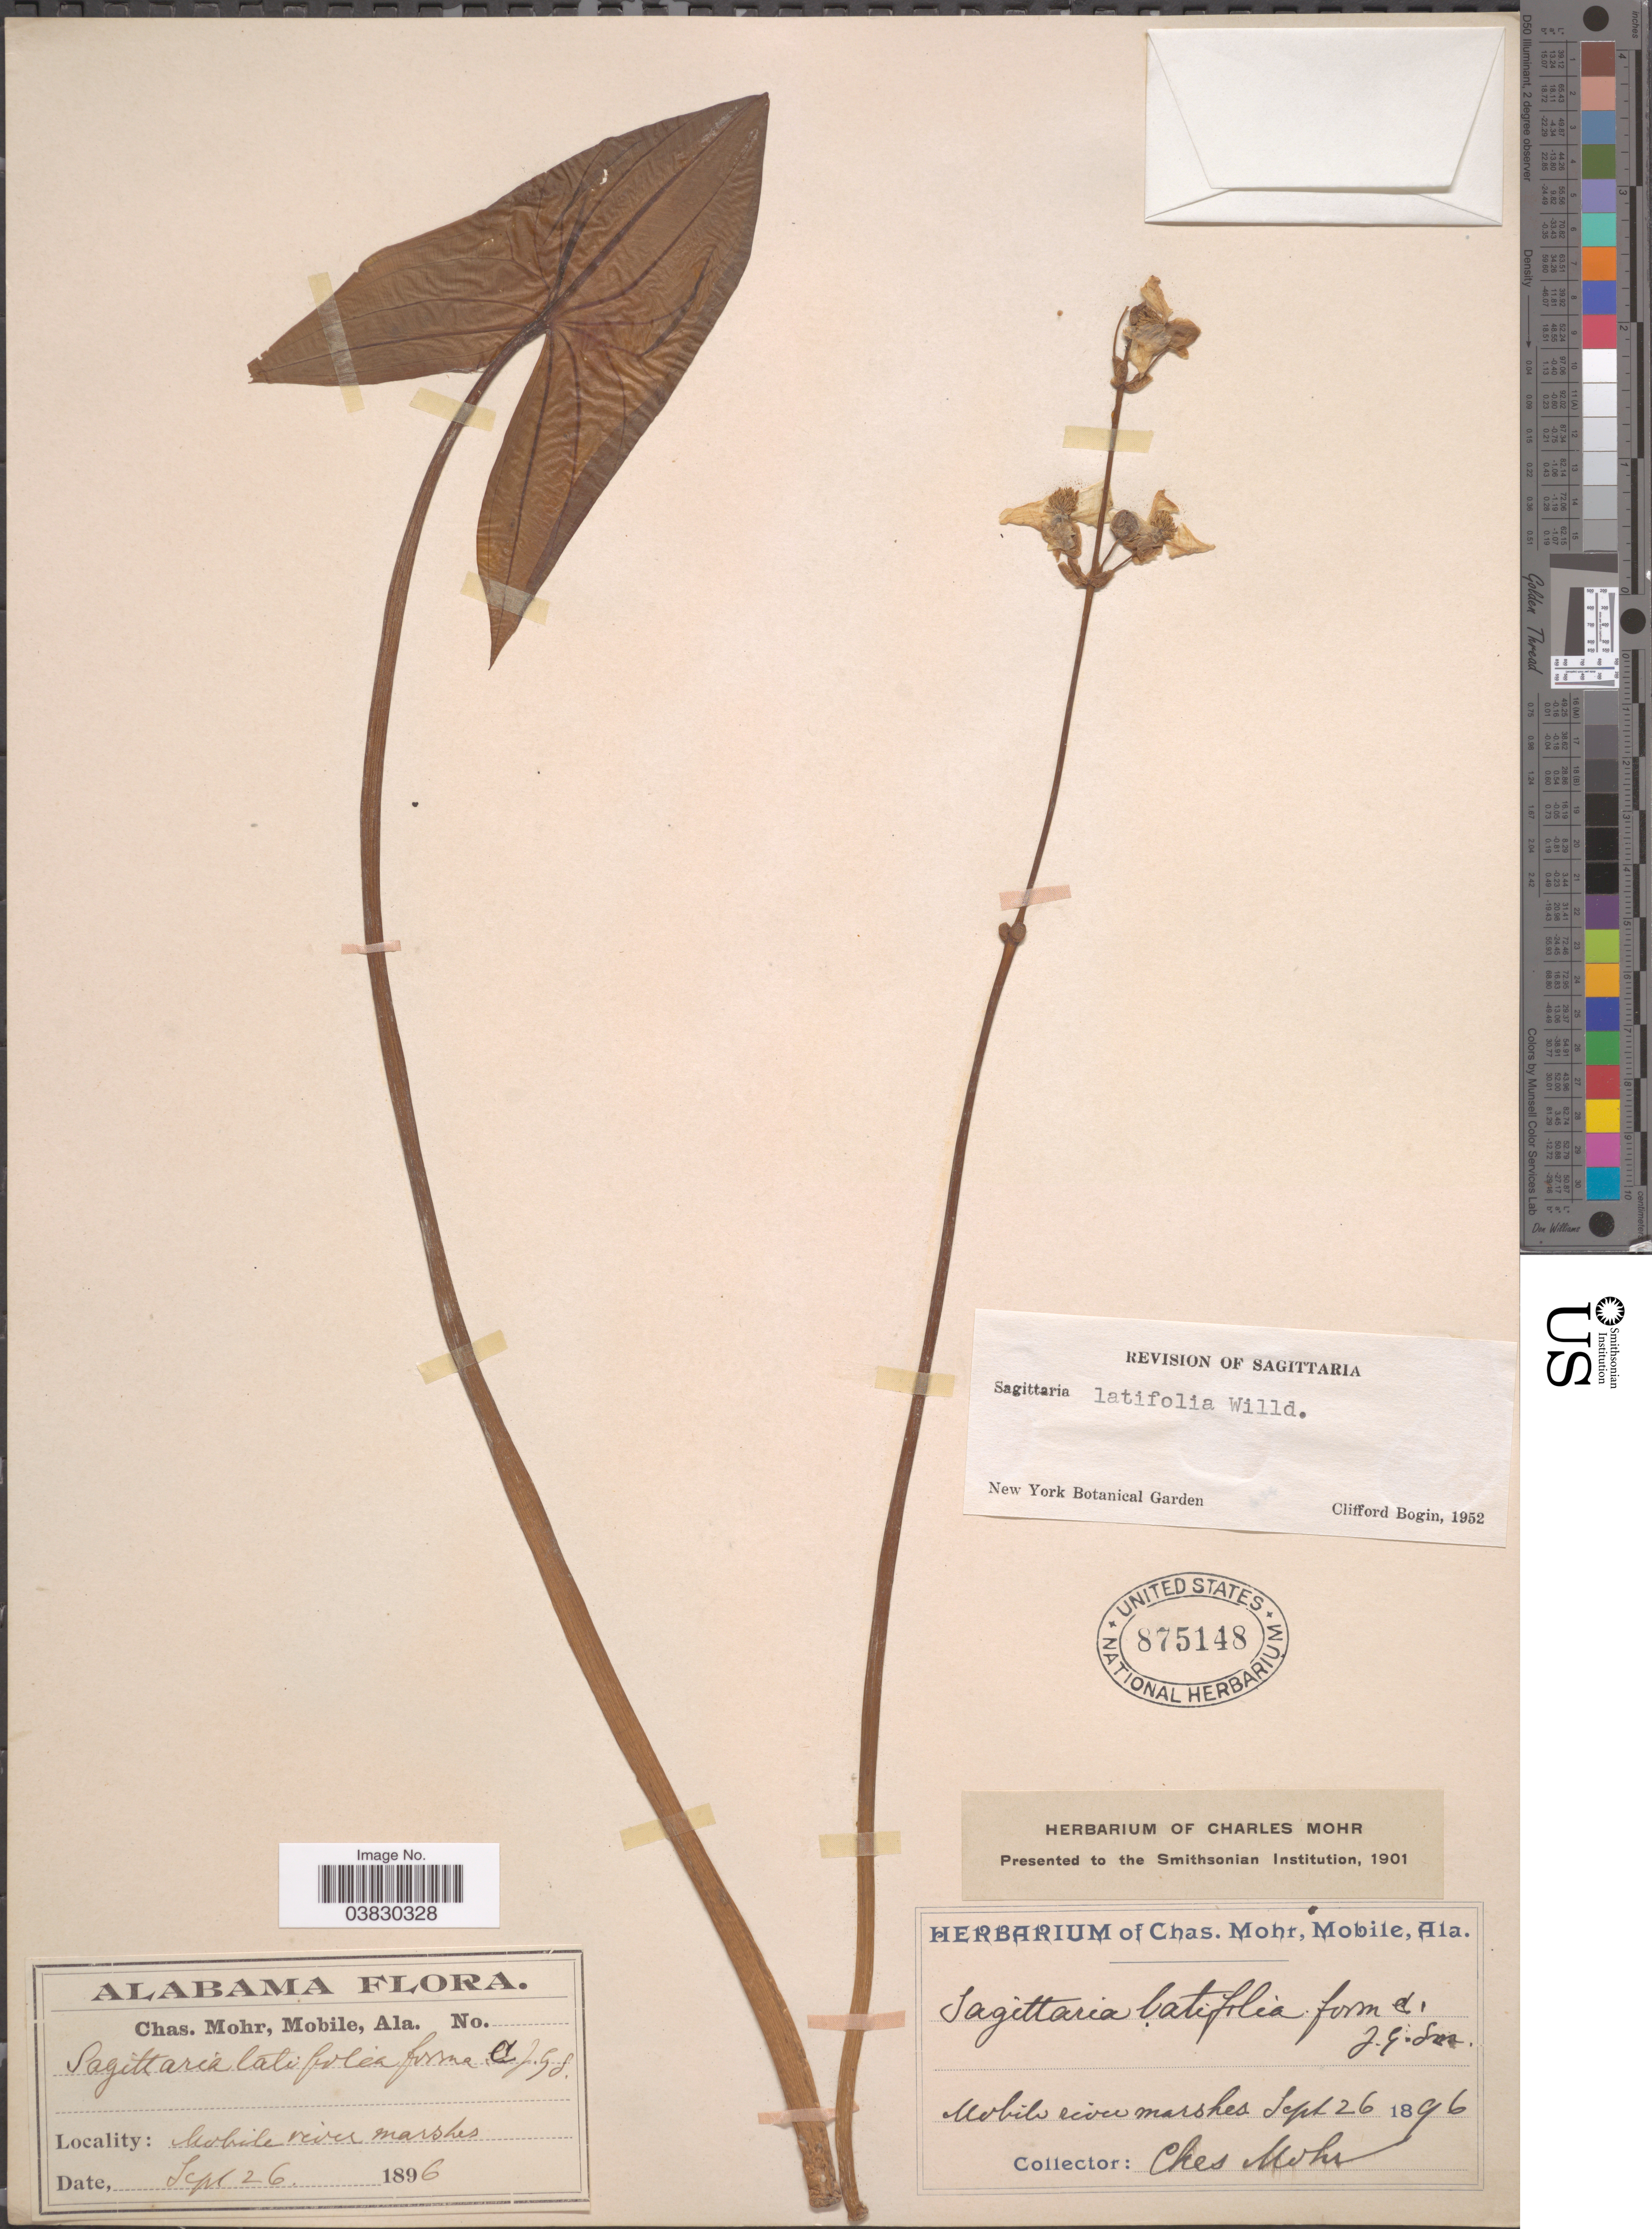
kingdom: Plantae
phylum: Tracheophyta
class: Liliopsida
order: Alismatales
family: Alismataceae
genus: Sagittaria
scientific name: Sagittaria latifolia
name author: Willd.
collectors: Mohr, C. T. (herbarium)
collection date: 1896-09-26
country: United States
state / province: Alabama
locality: Mobile river marshes.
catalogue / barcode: US 875148